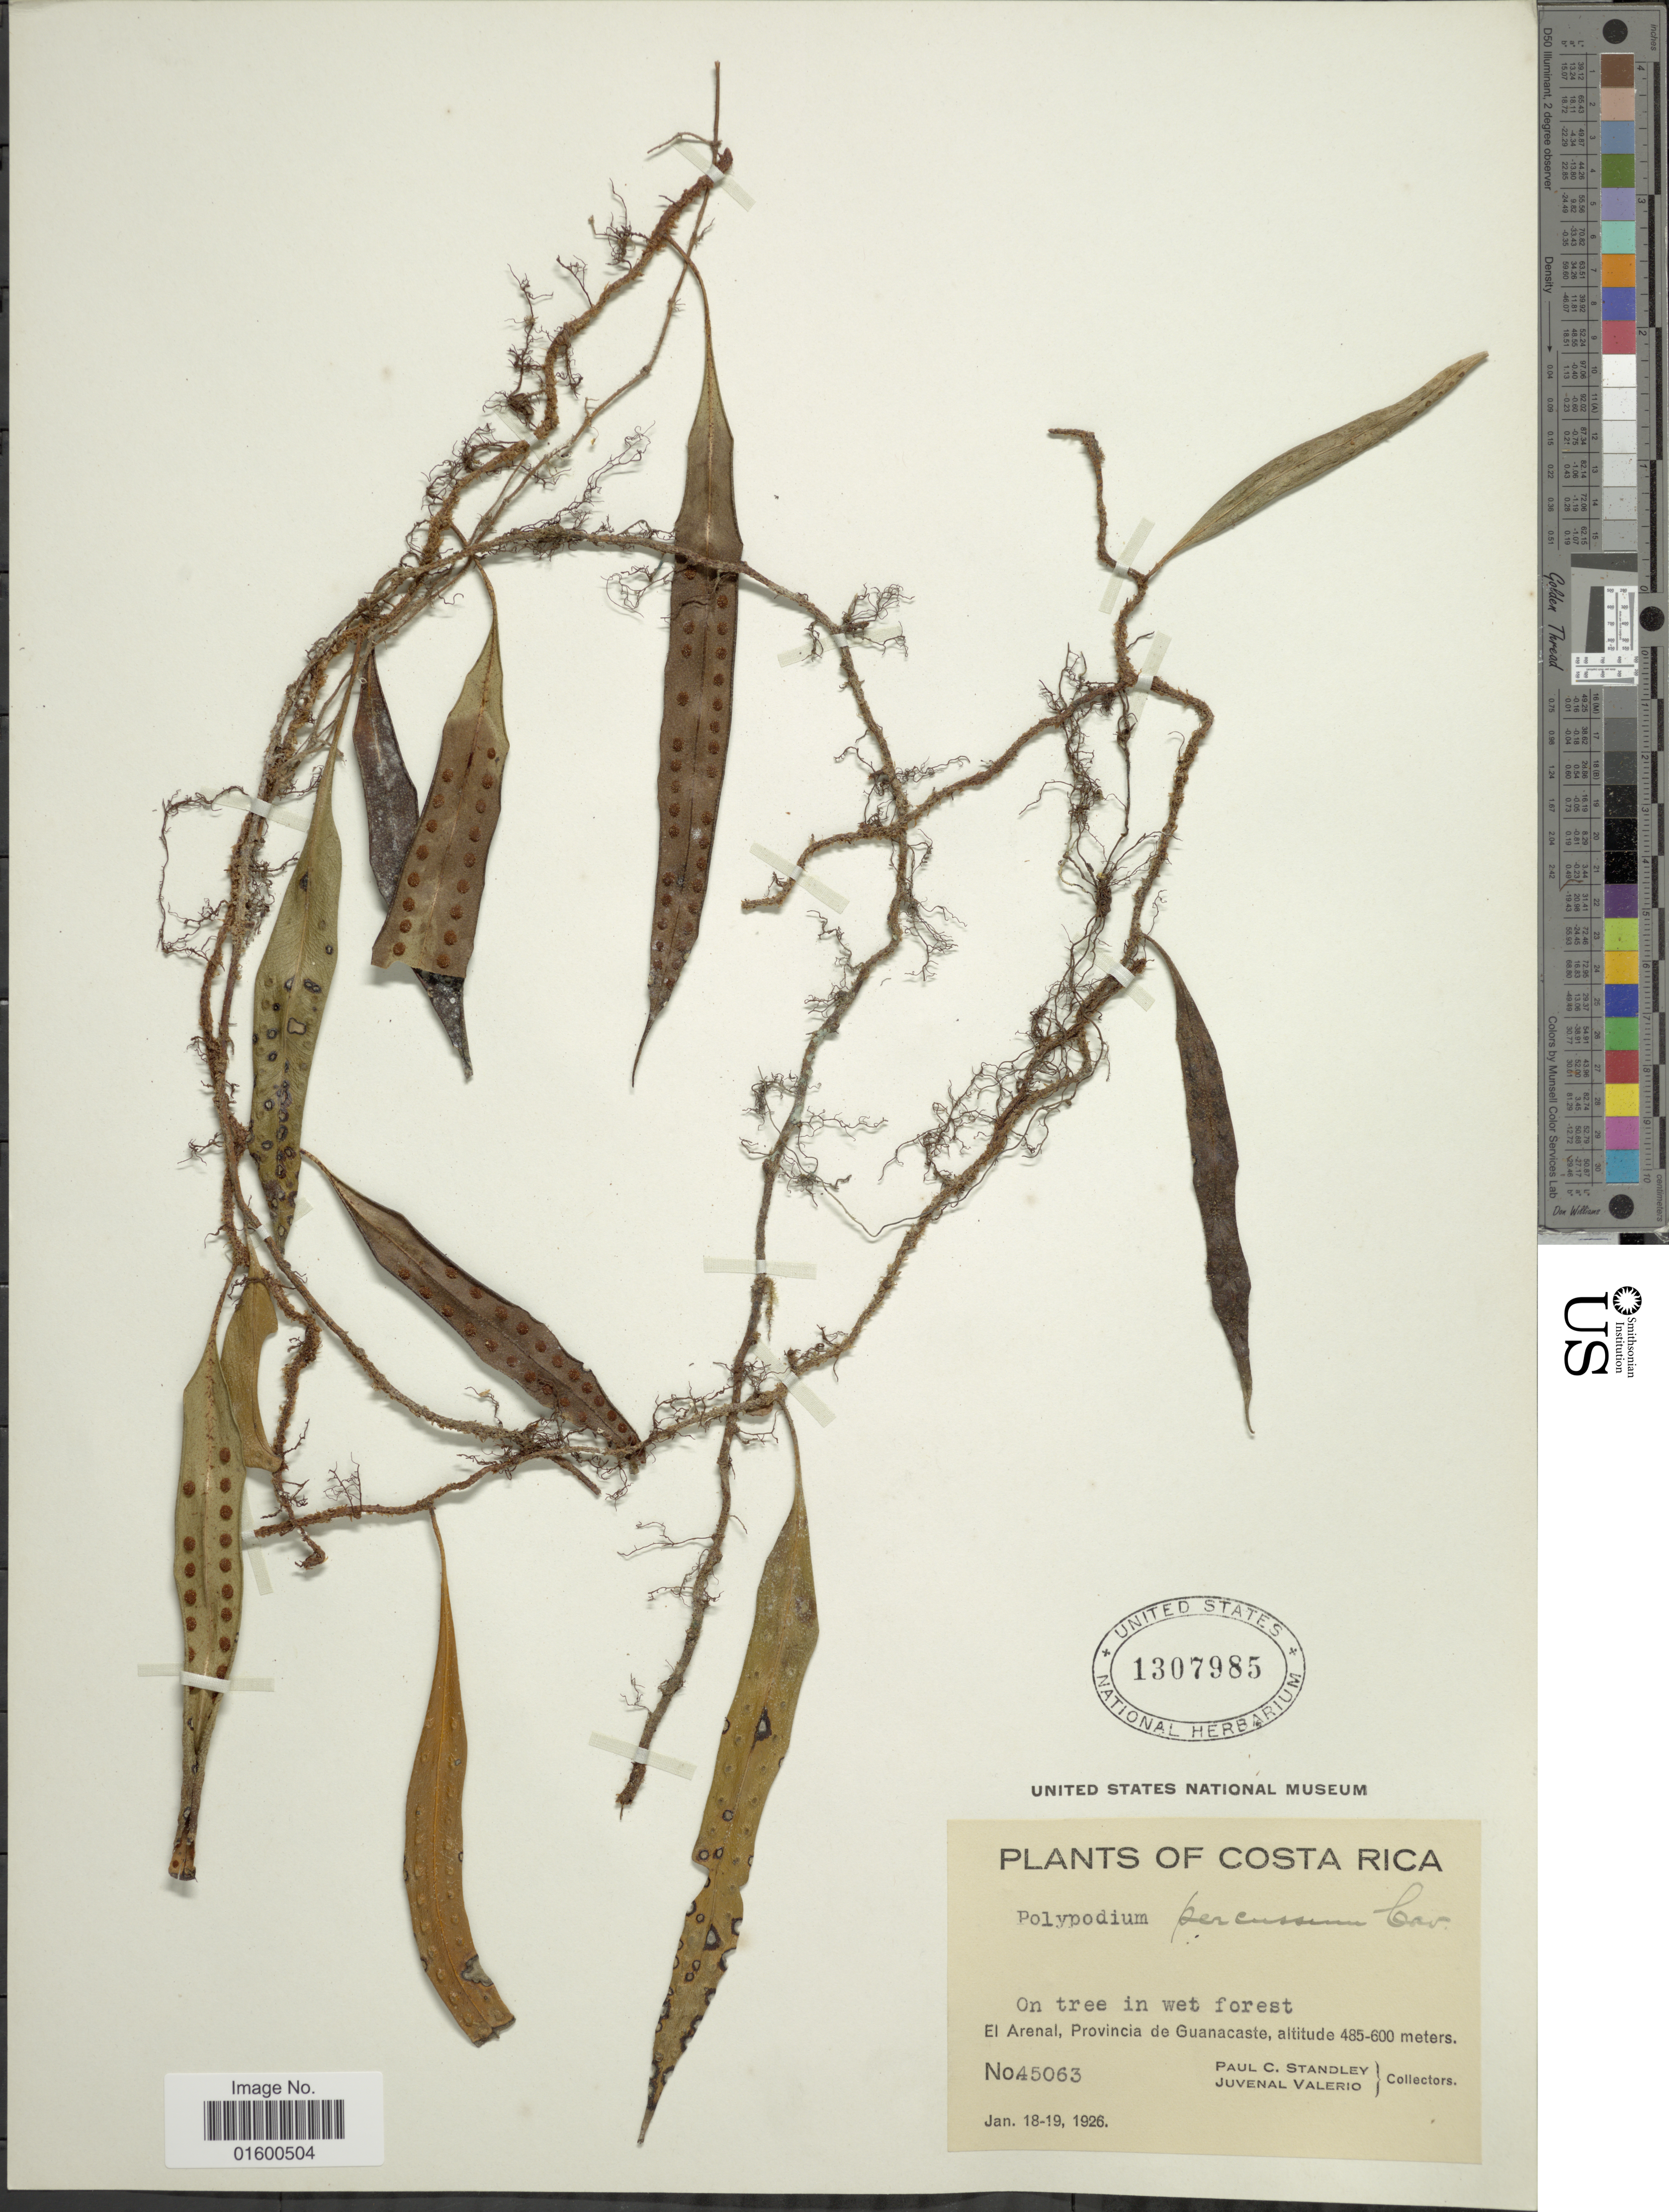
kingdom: Plantae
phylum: Tracheophyta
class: Polypodiopsida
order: Polypodiales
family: Polypodiaceae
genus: Microgramma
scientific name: Microgramma percussa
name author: (Cav.) de la Sota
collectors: P. C. Standley & J. Valerio R.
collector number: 45063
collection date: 1926-01-18/1926-01-19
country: Costa Rica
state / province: Guanacaste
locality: El Arenal, Provincia de Guanacaste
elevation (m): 485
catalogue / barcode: US 1307985